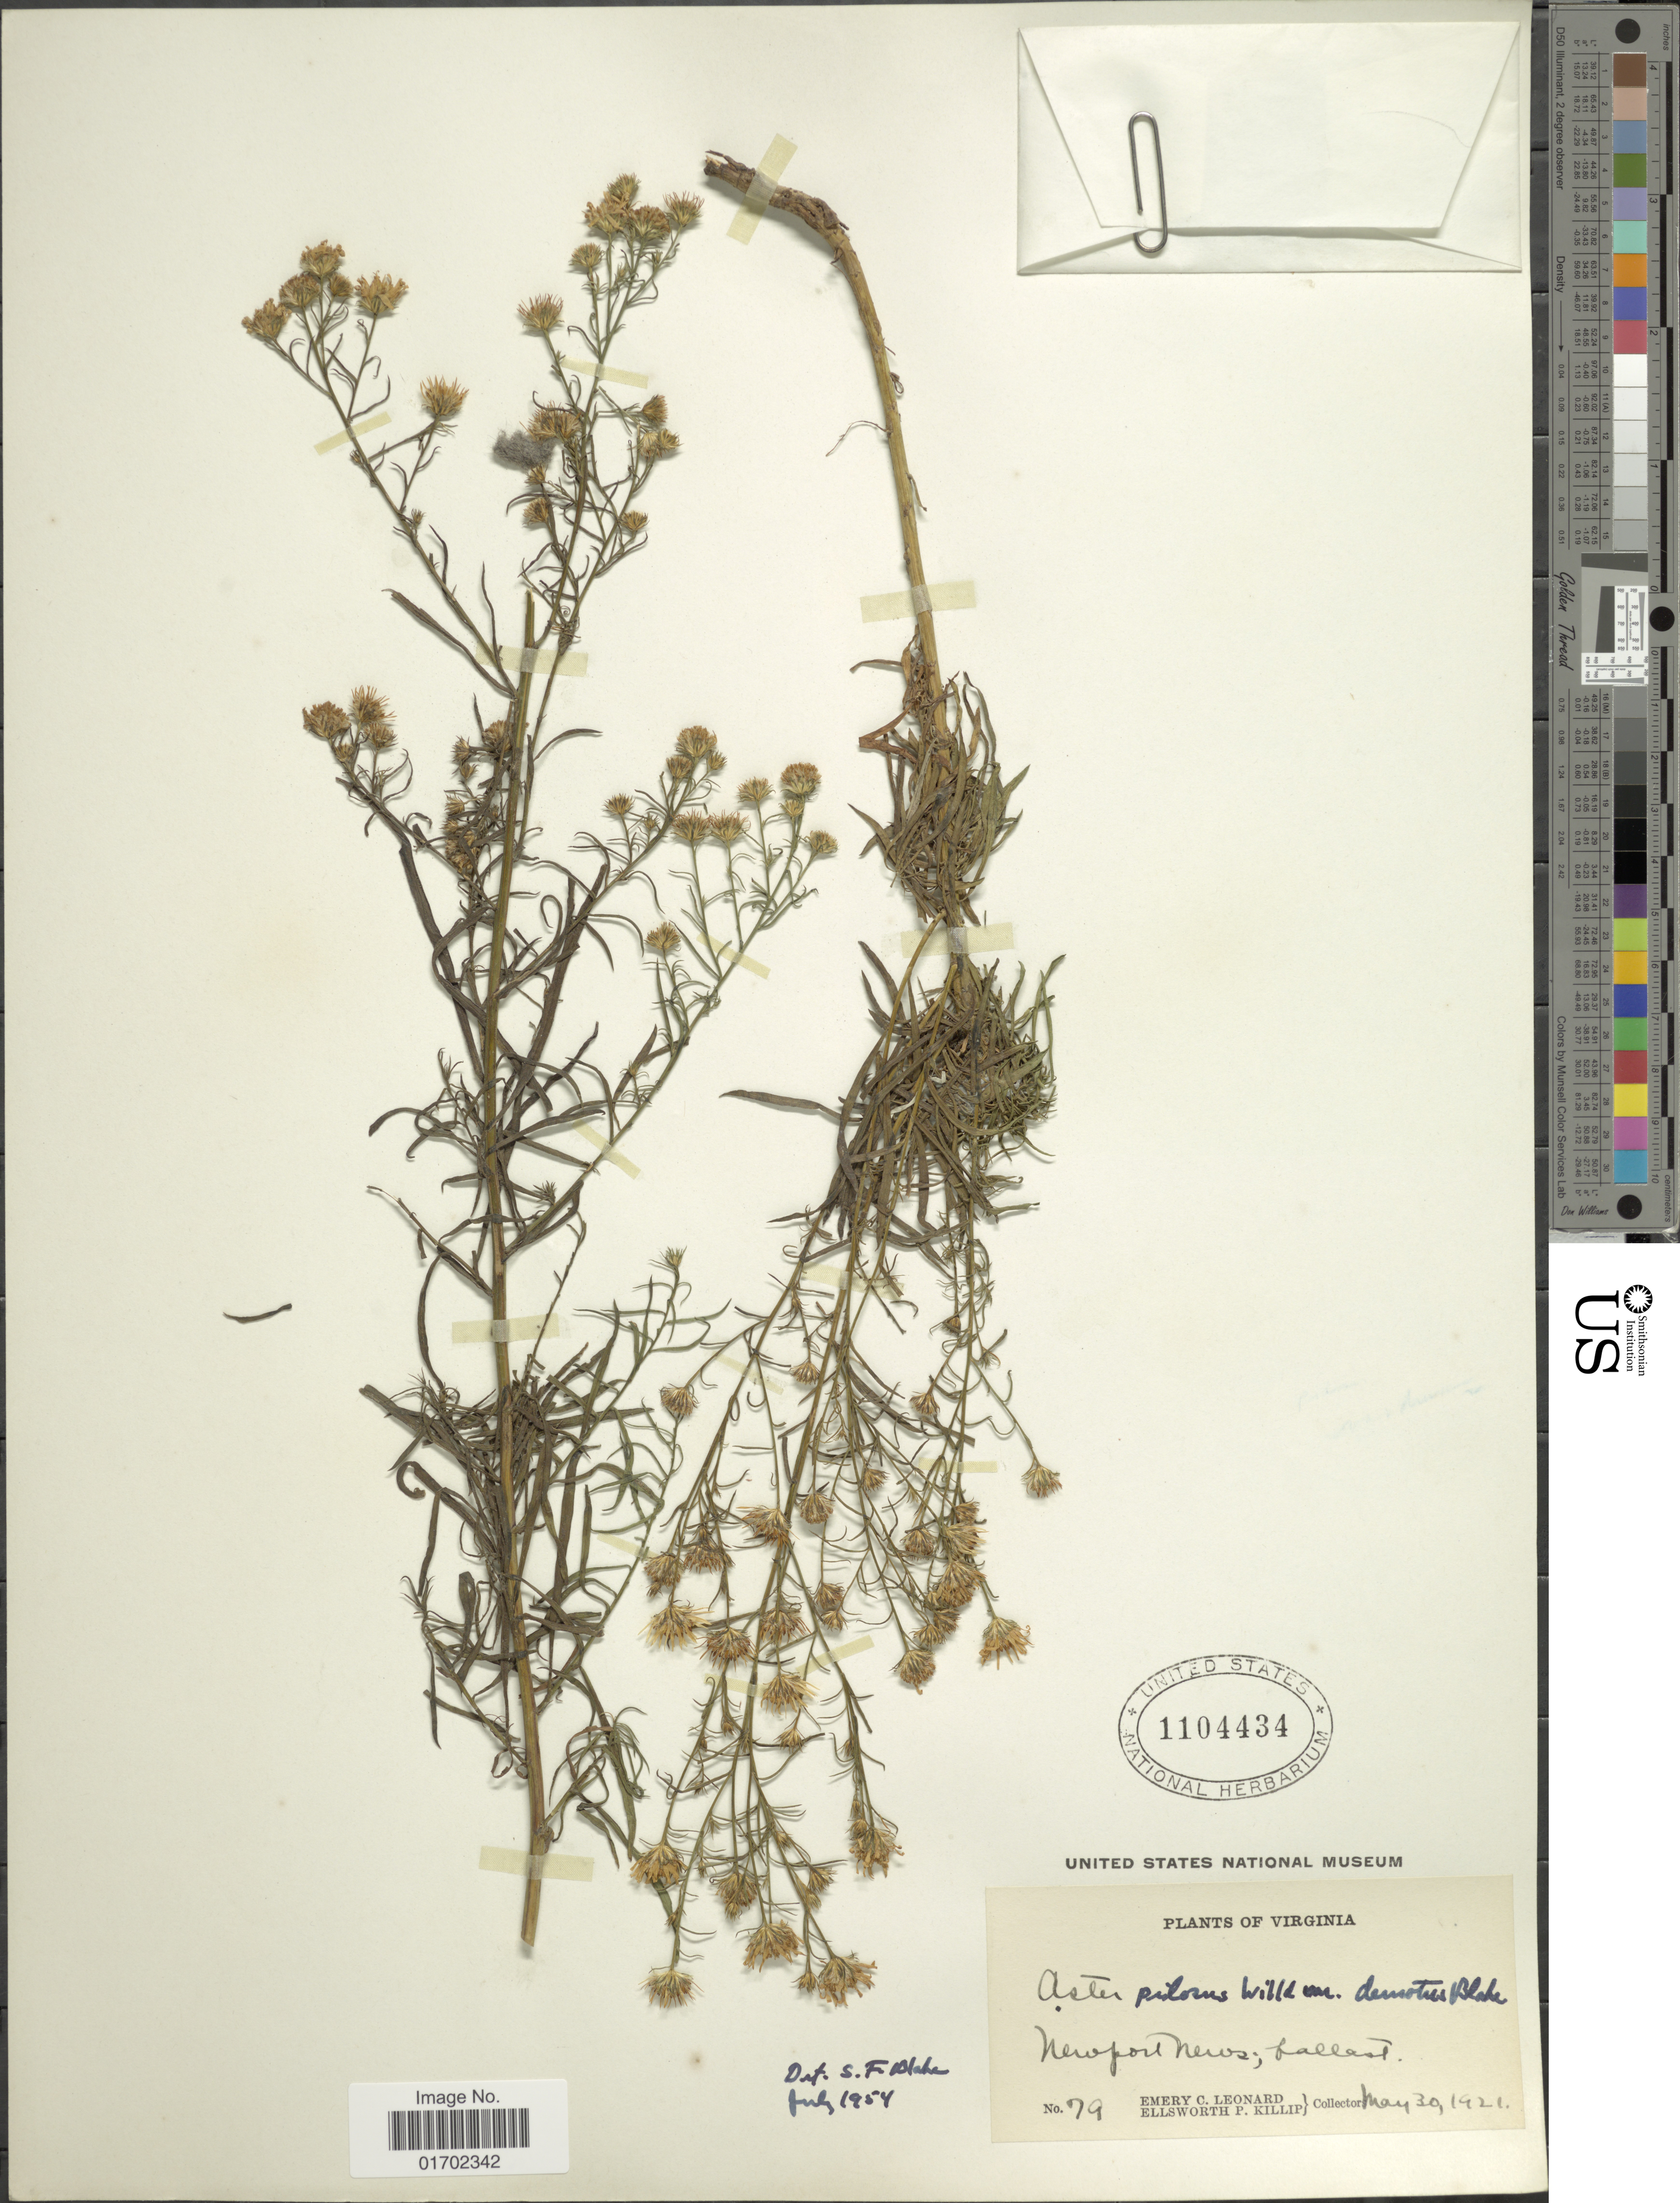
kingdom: Plantae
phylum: Tracheophyta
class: Magnoliopsida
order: Asterales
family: Asteraceae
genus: Symphyotrichum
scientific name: Symphyotrichum pilosum var. pilosum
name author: (Willd.) G.L. Nesom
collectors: E. C. Leonard & E. P. Killip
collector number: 79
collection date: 1921-05-30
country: United States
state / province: Virginia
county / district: City of Newport News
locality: Virginia. Newport News.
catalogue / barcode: US 1104434